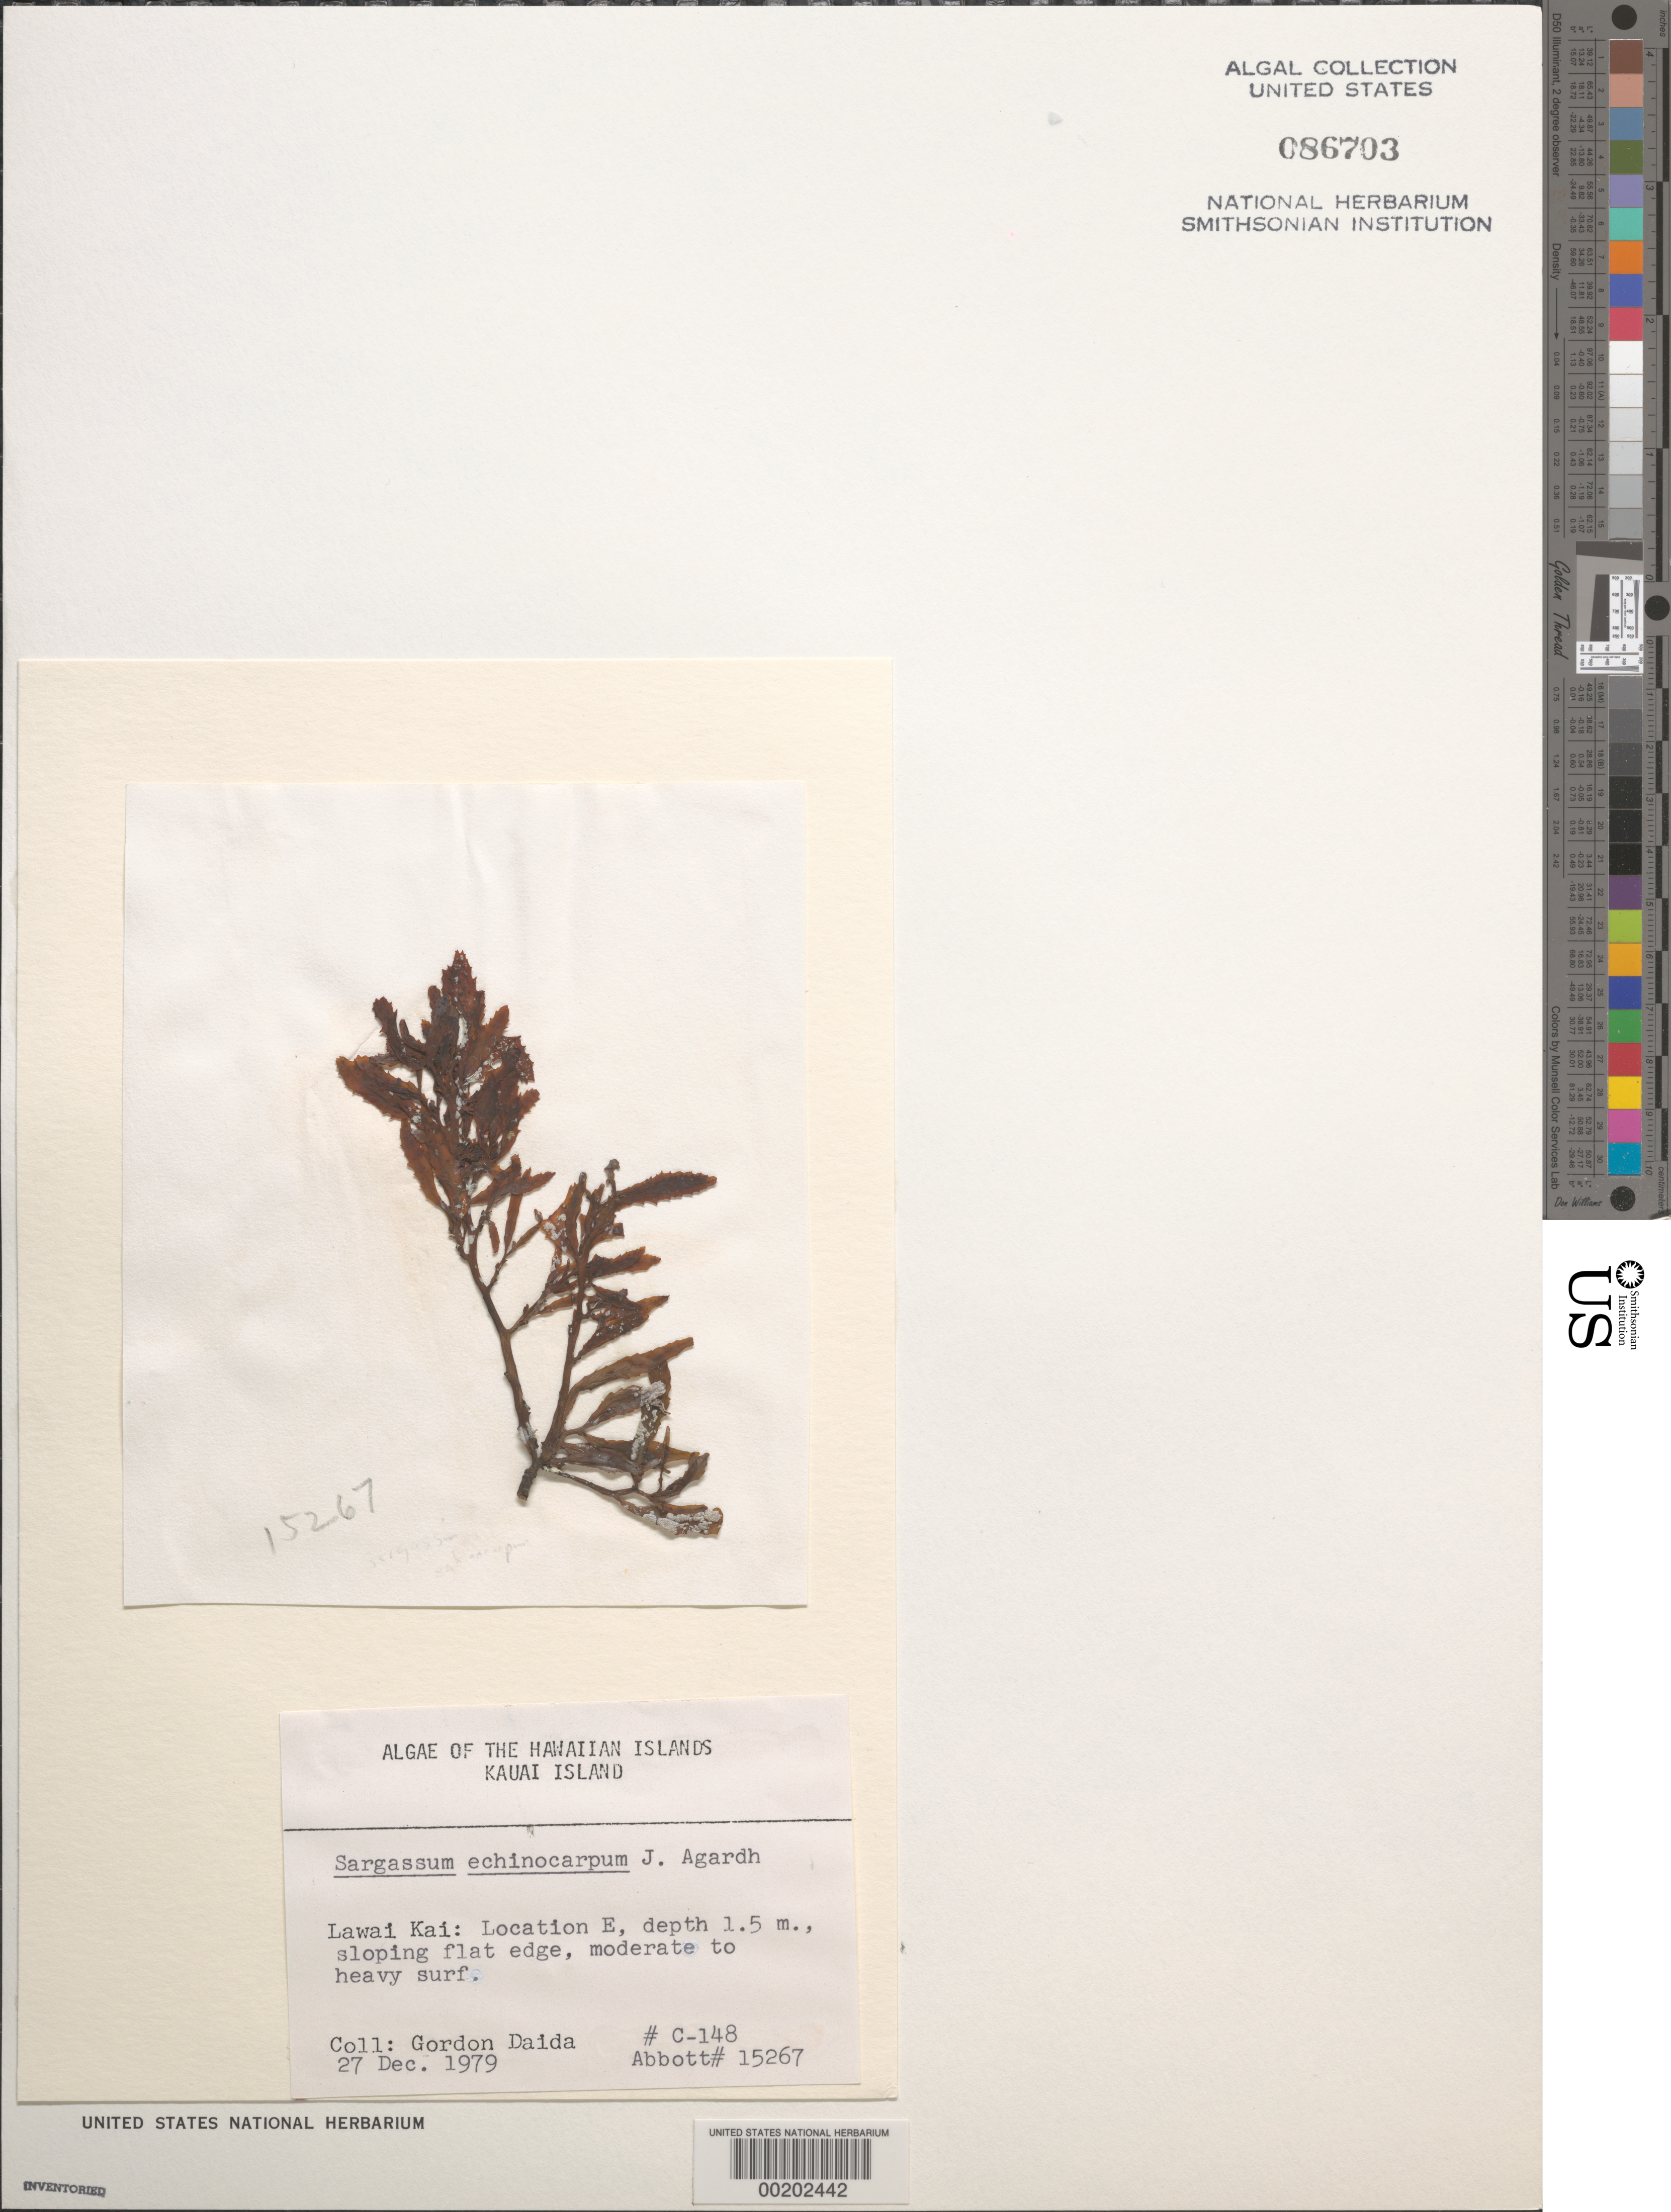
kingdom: Chromista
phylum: Ochrophyta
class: Phaeophyceae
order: Fucales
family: Sargassaceae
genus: Sargassum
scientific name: Sargassum aquifolium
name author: (Turner) C. Agardh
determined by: Algae name updating Project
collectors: G. Daida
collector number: C148 & IAA 15267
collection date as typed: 27 Dec 1979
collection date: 1979-12-27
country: United States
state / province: Hawaii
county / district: Kauai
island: Kaua'i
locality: Lawai Kai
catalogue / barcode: US 86703